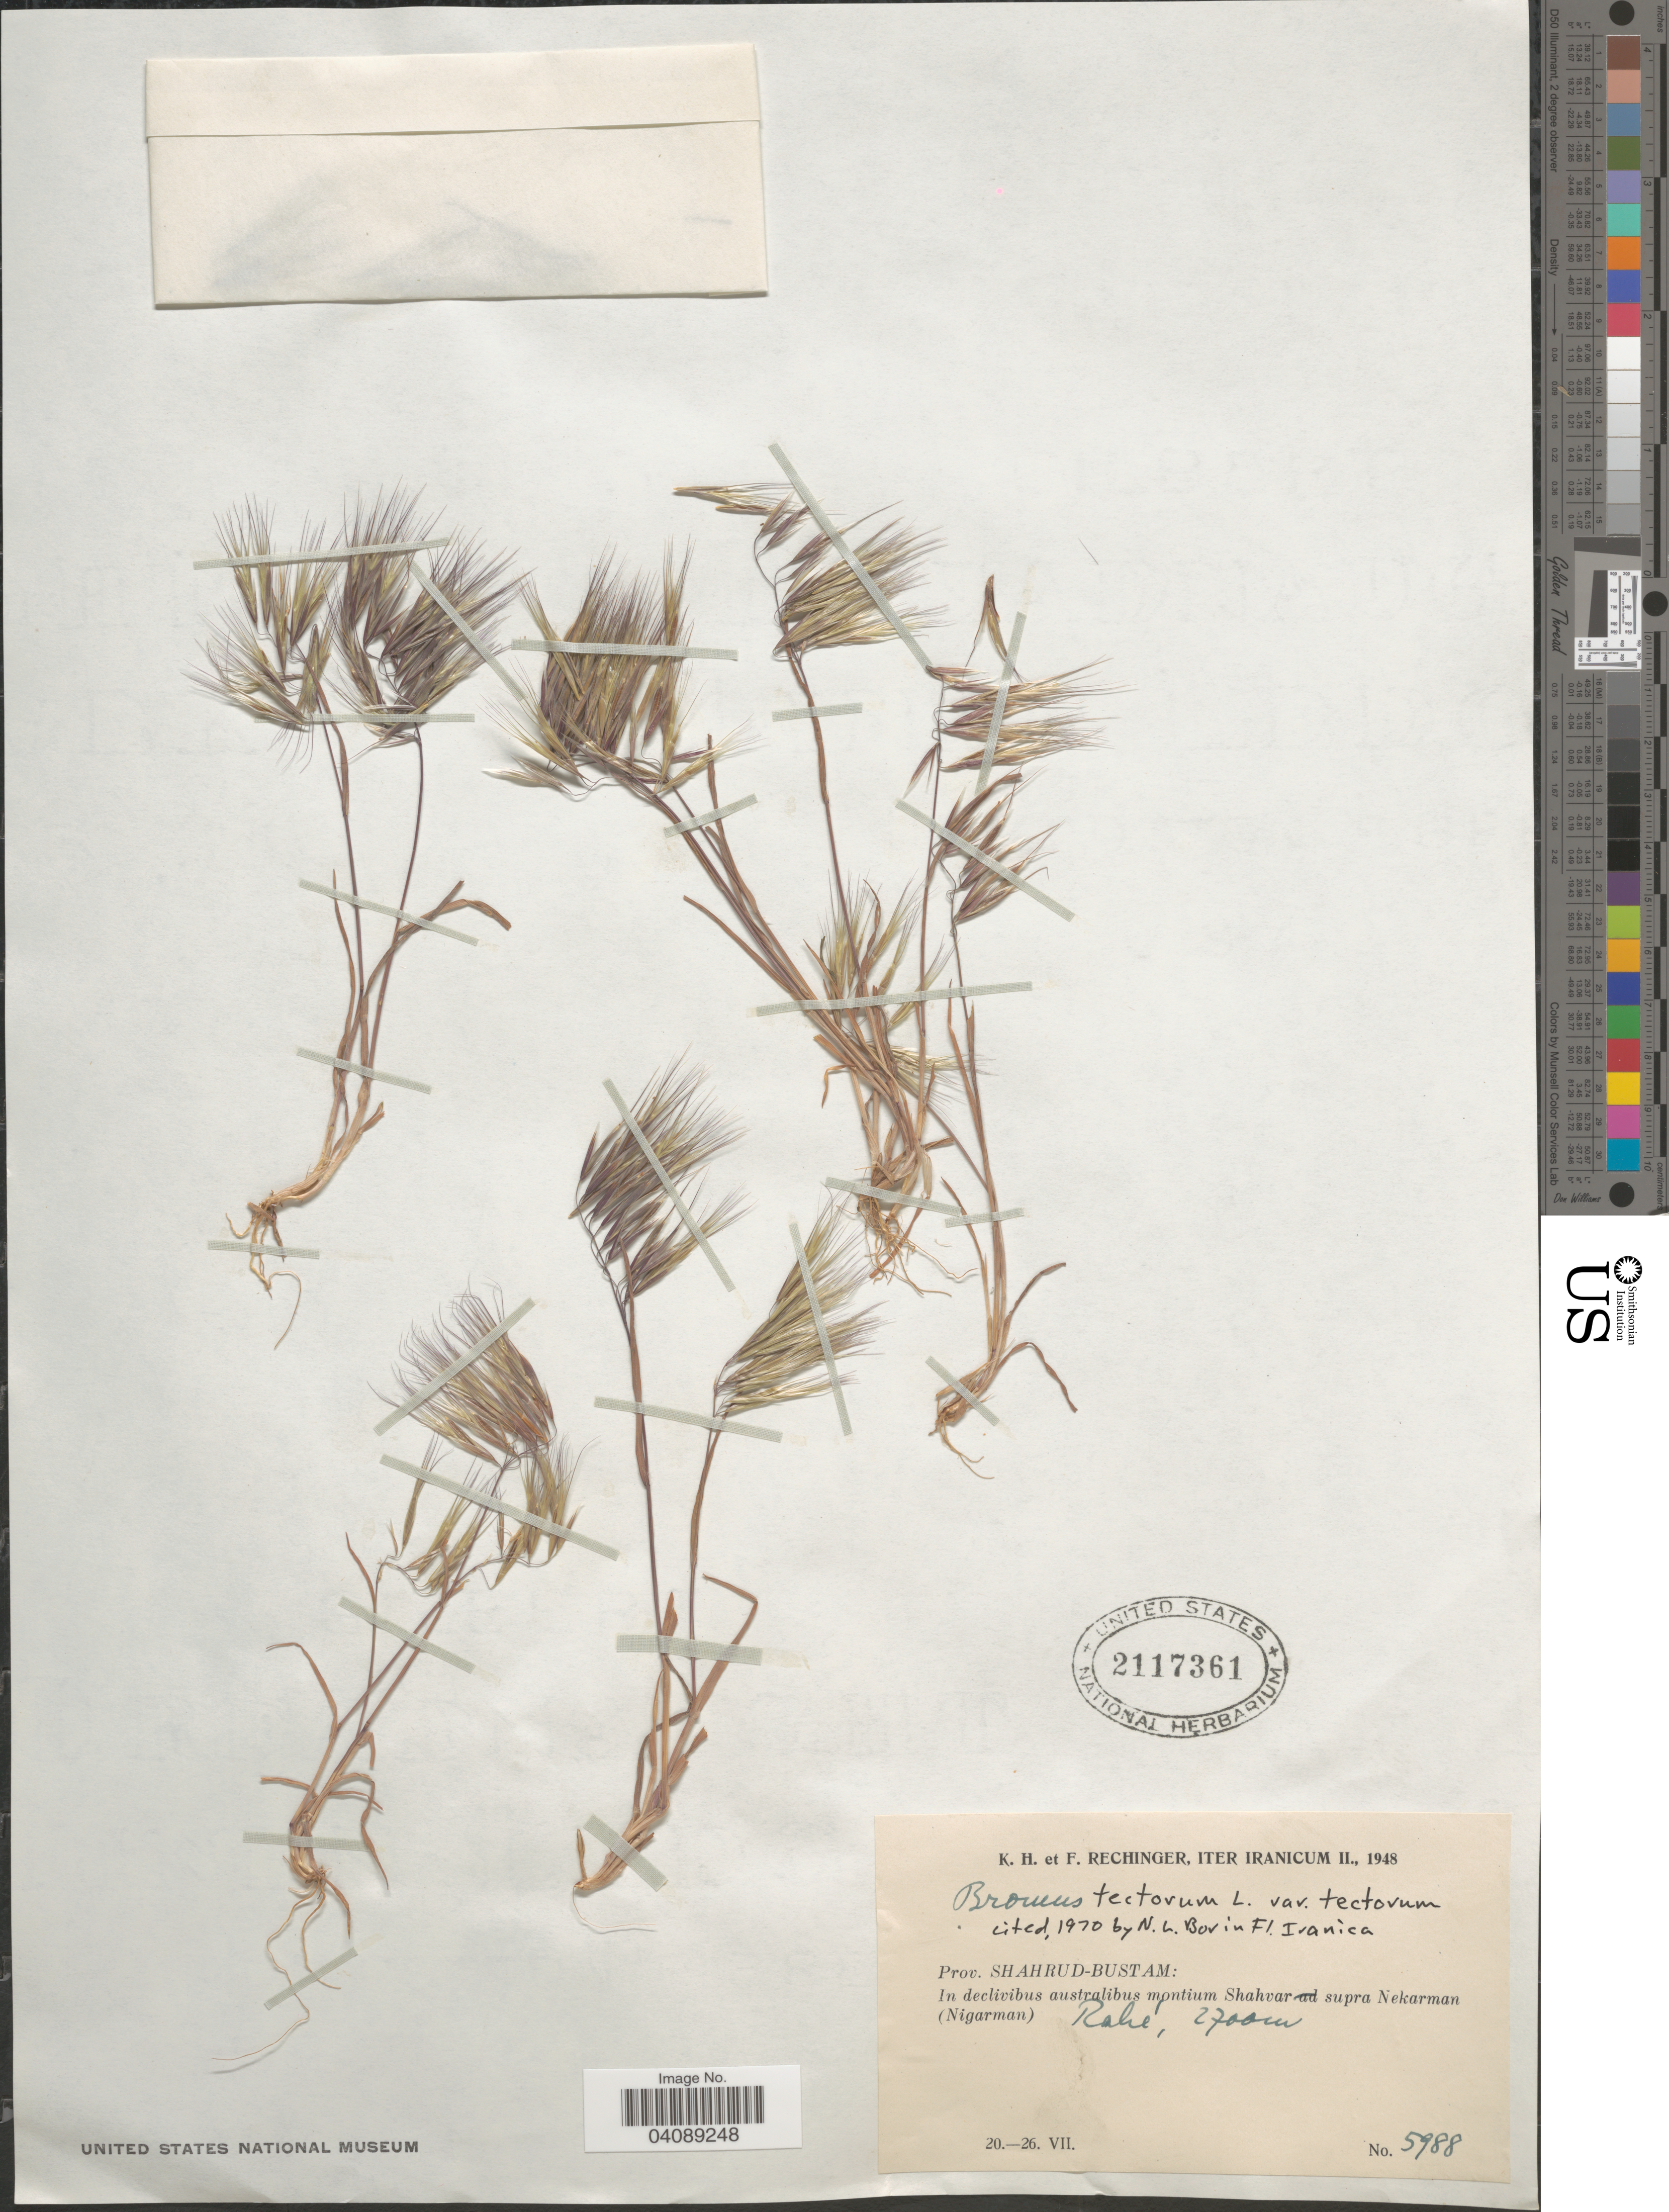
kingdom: Plantae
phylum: Tracheophyta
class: Liliopsida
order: Poales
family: Poaceae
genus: Bromus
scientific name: Bromus tectorum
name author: L.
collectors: K. H. Rechinger & F. Rechinger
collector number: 5988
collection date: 1948-07-20/1948-07-26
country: Iran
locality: Iter Iranicum II., 1948. Prov. Shahrud-Bustam: In declivibus australibus montium Shahvar supra Nekarman (Nigarman). Rahé.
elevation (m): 2700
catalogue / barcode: US 2117361